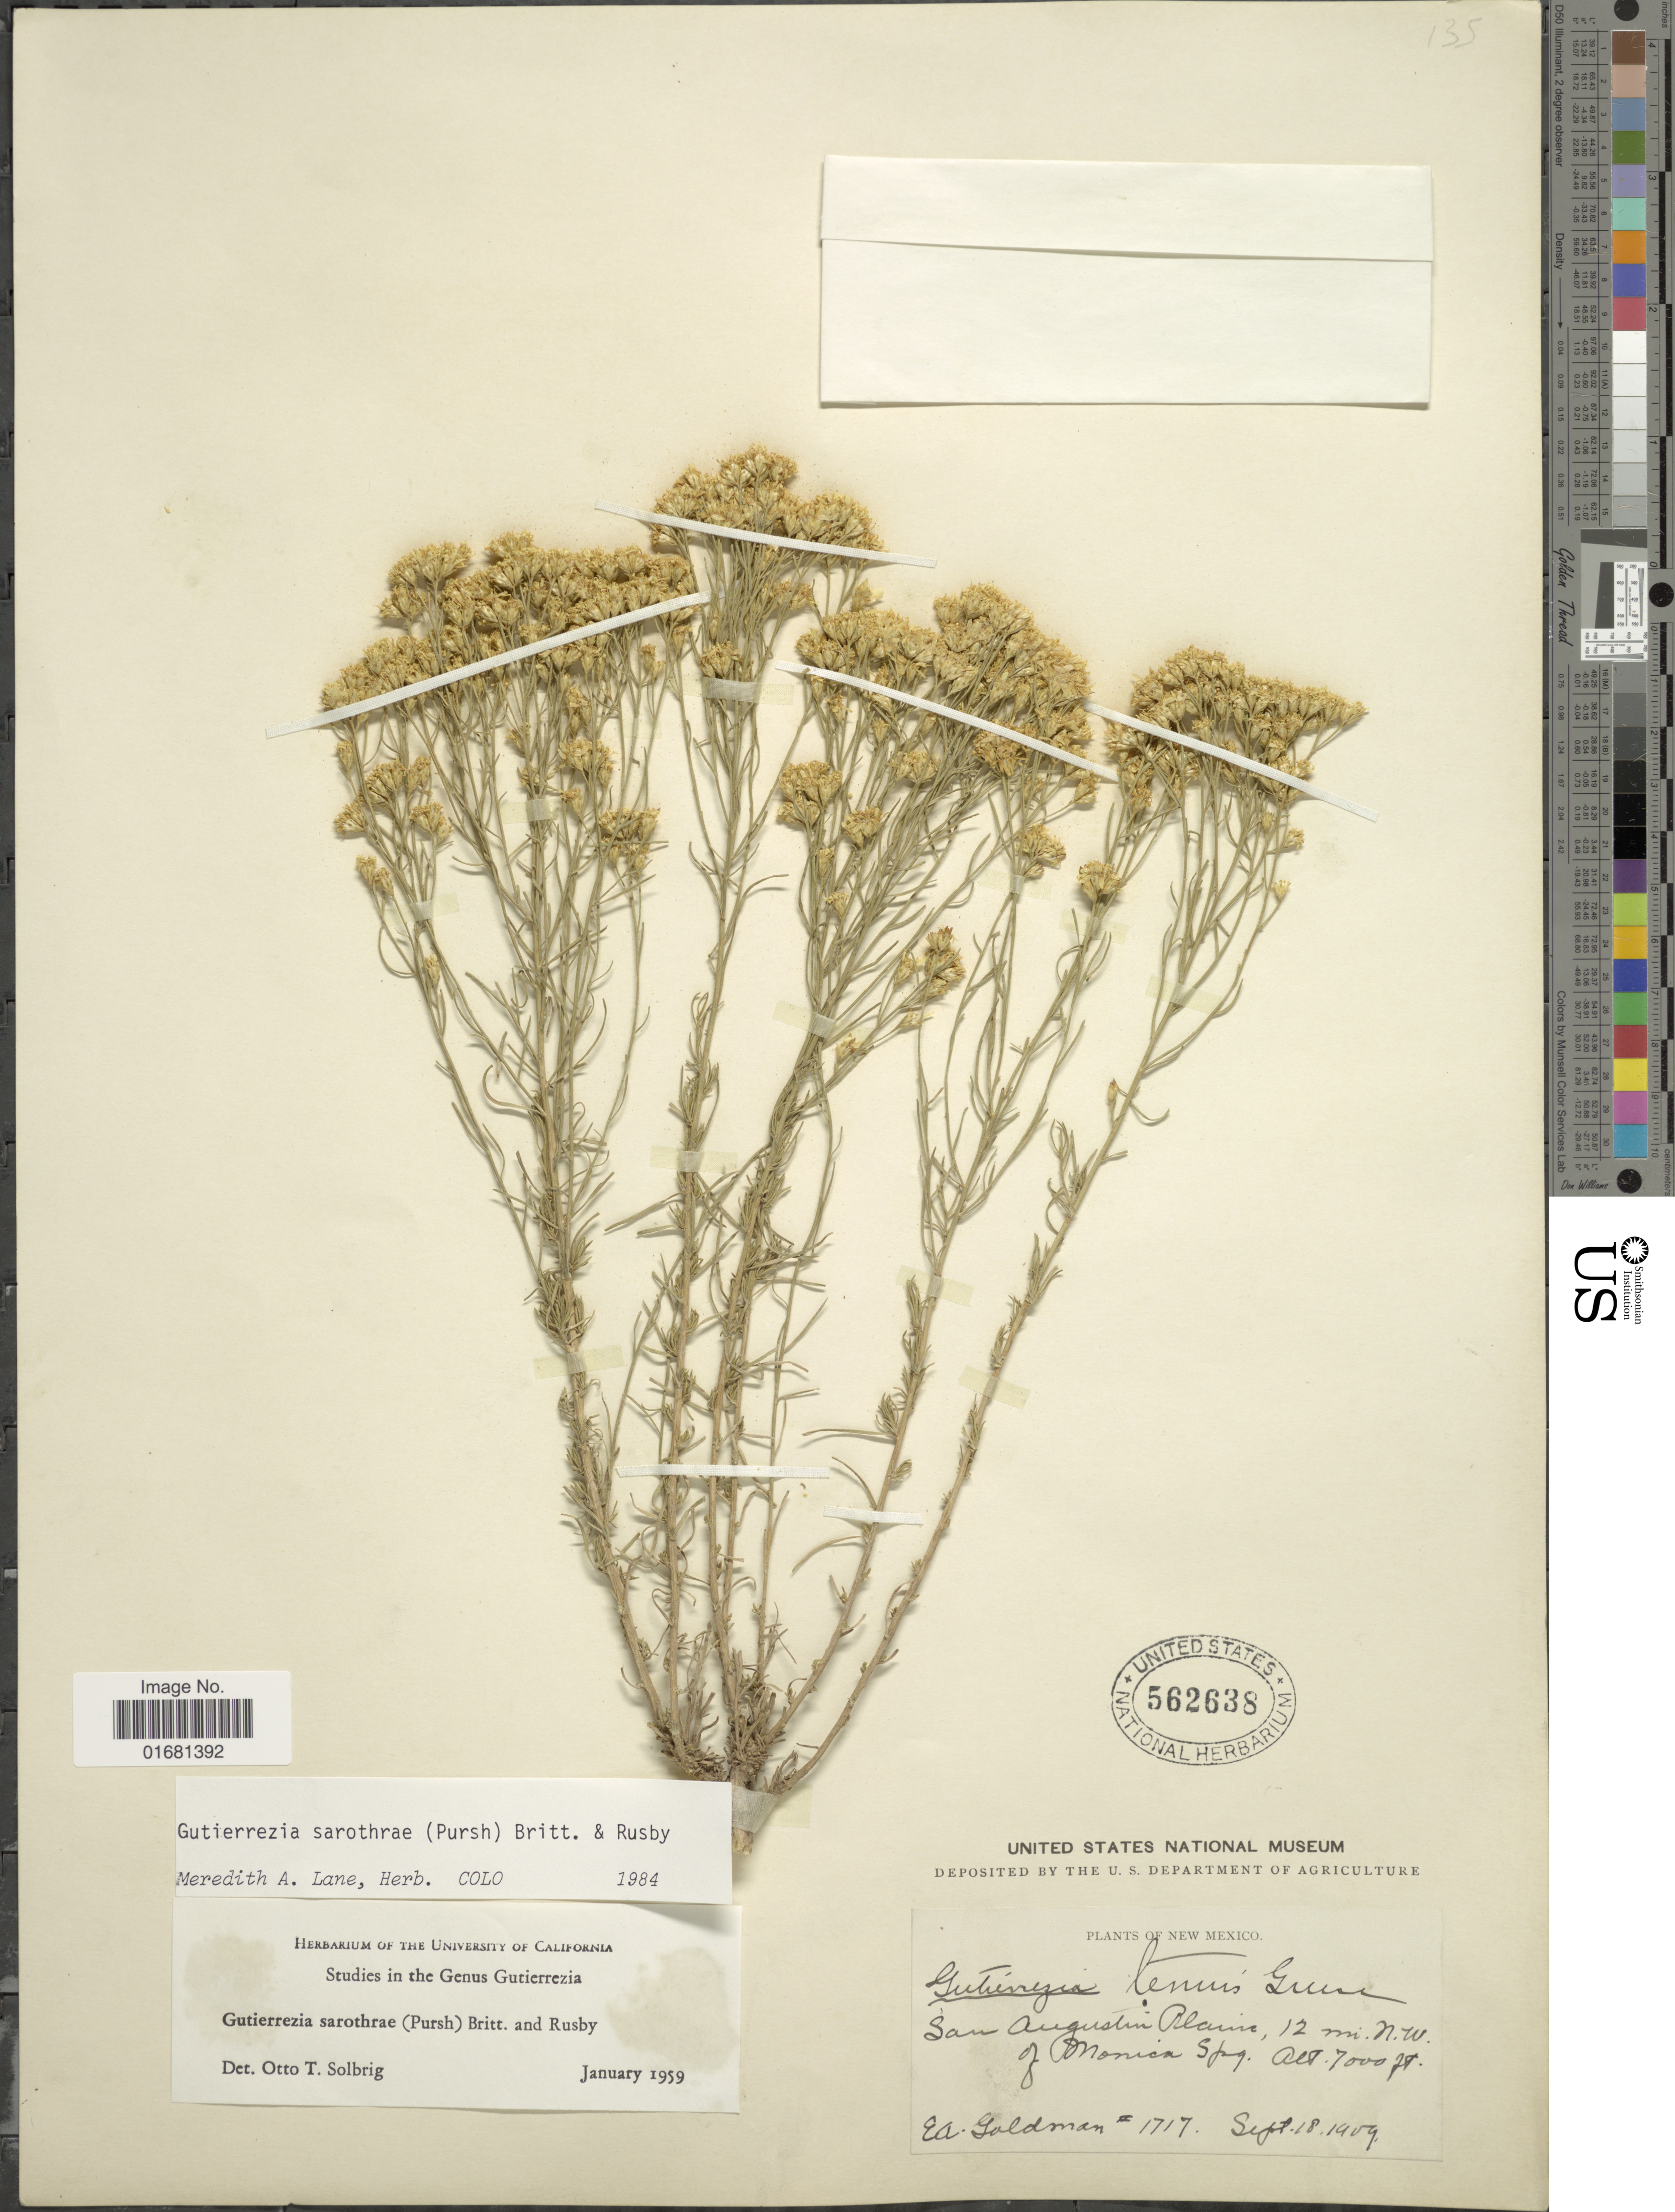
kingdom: Plantae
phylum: Tracheophyta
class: Magnoliopsida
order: Asterales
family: Asteraceae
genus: Gutierrezia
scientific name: Gutierrezia sarothrae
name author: (Pursh) Britton & Rusby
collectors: E. A. Goldman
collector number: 1717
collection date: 1909-09-18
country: United States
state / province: New Mexico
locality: San Augustin Plains, 12 mi. N.W. of Monica Spg.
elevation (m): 2134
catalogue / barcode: US 562638